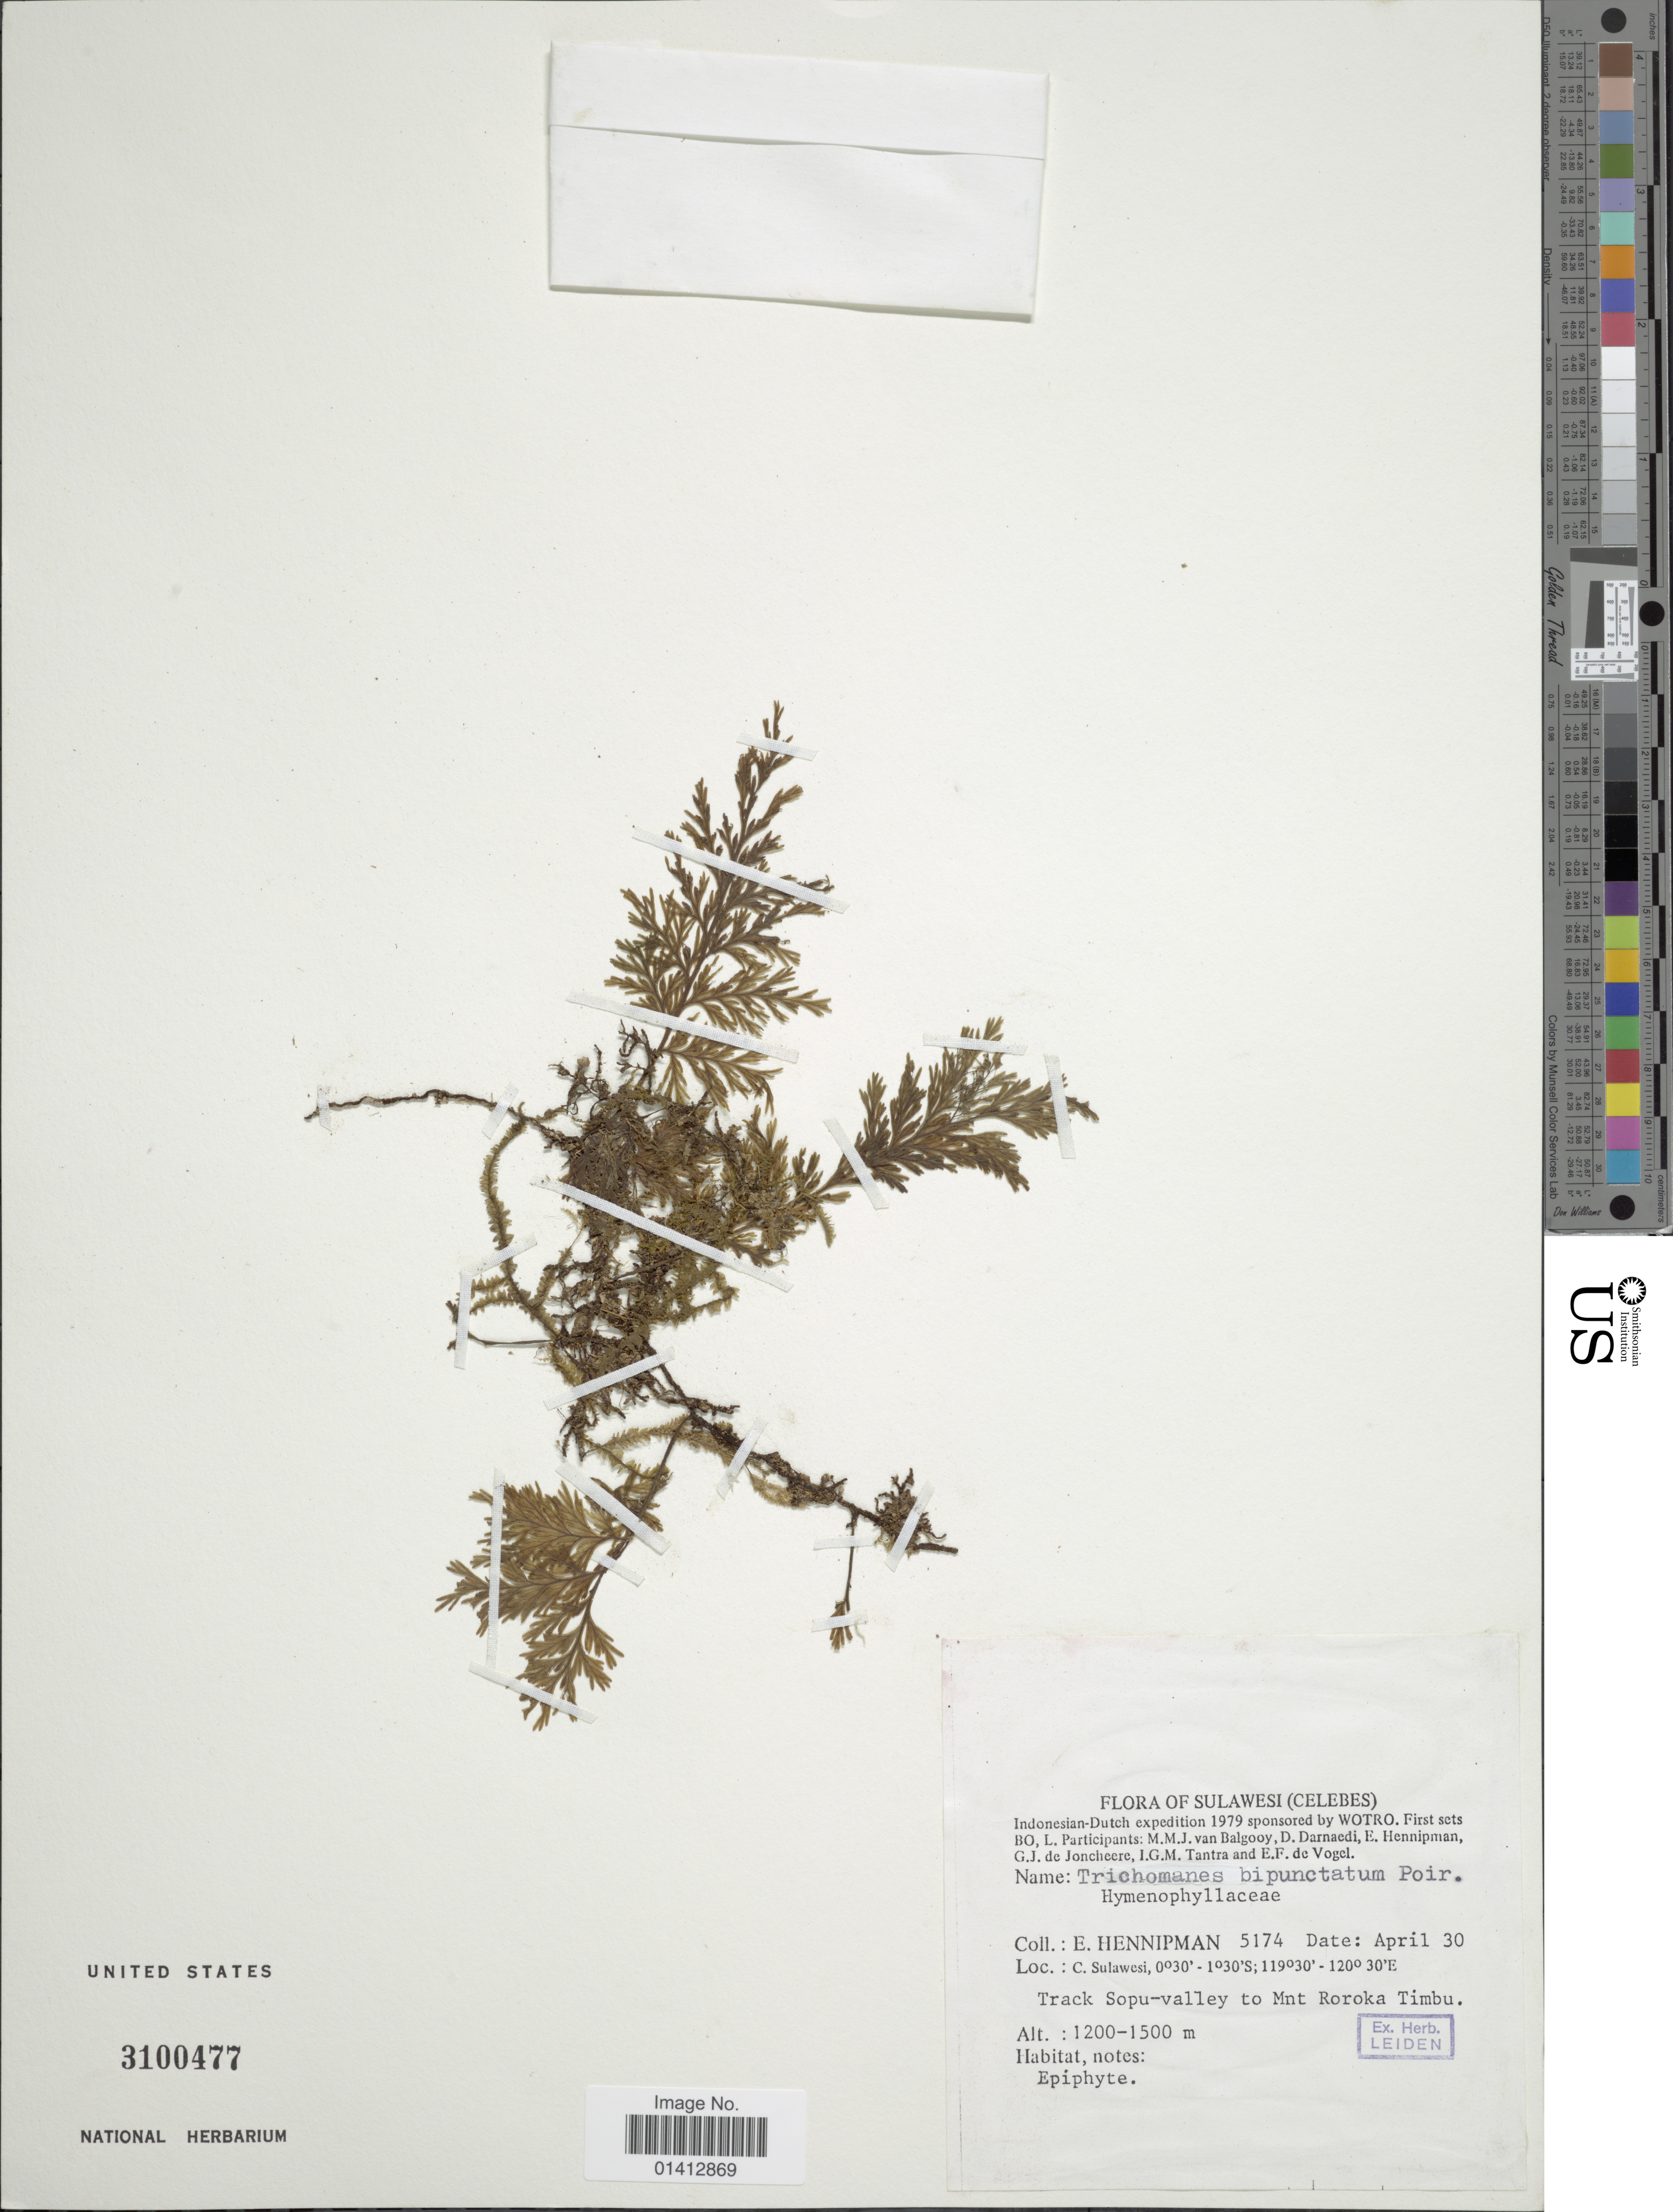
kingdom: Plantae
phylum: Tracheophyta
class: Polypodiopsida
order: Hymenophyllales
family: Hymenophyllaceae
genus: Crepidomanes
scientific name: Crepidomanes bipunctatum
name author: (Poir.) Copel.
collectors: E. Hennipman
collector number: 5174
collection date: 1979-04-30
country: Indonesia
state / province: Sulawesi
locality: (Celebes), C. Sulawesi, Track Sopu-valley to Mnt Roroka Timbu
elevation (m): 1200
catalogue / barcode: US 3100477